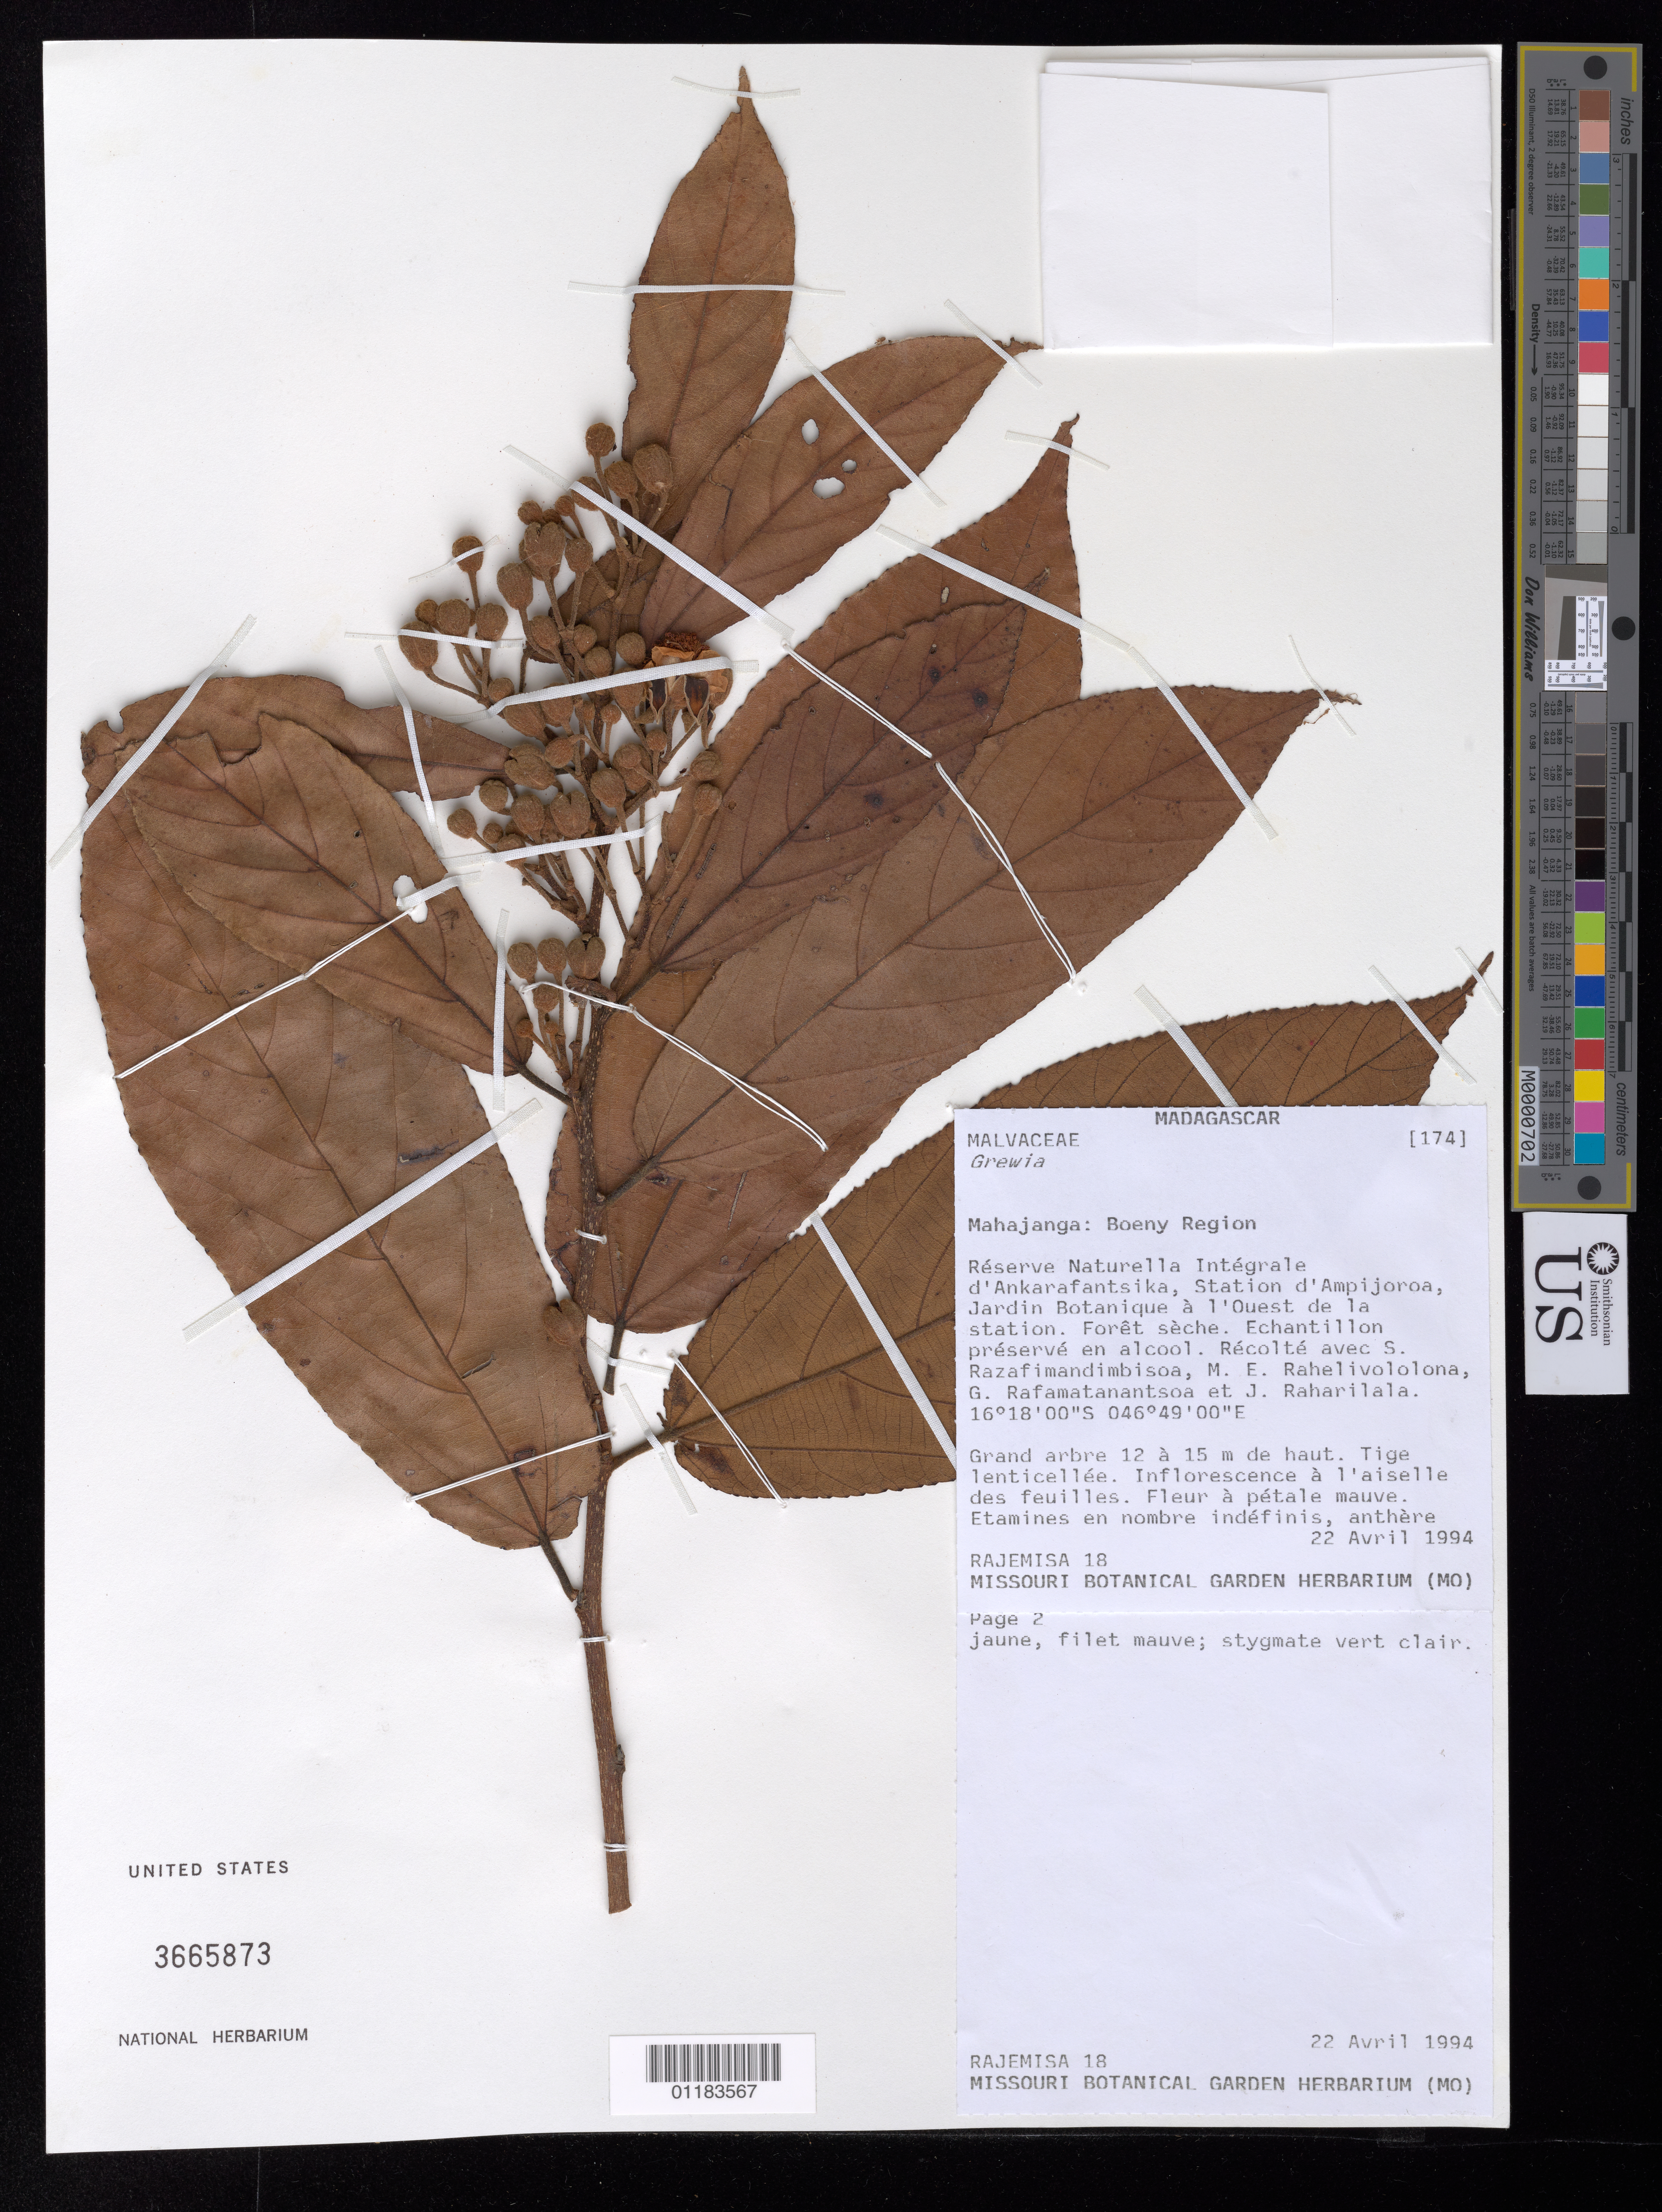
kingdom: Plantae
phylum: Tracheophyta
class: Magnoliopsida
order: Malvales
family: Malvaceae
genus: Grewia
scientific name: Grewia sp.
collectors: R. Rajemisa et al.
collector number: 18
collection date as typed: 22 Avril 1994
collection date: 1994-04-22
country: Madagascar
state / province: Boeny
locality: Reserve Naturella Integrale d'Ankarafantsika, Station d'Ampijoroa, Jardin Botanique a l'Ouest de la station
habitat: foret seche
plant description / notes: echantillon preserve en alcool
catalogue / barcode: US 3665873